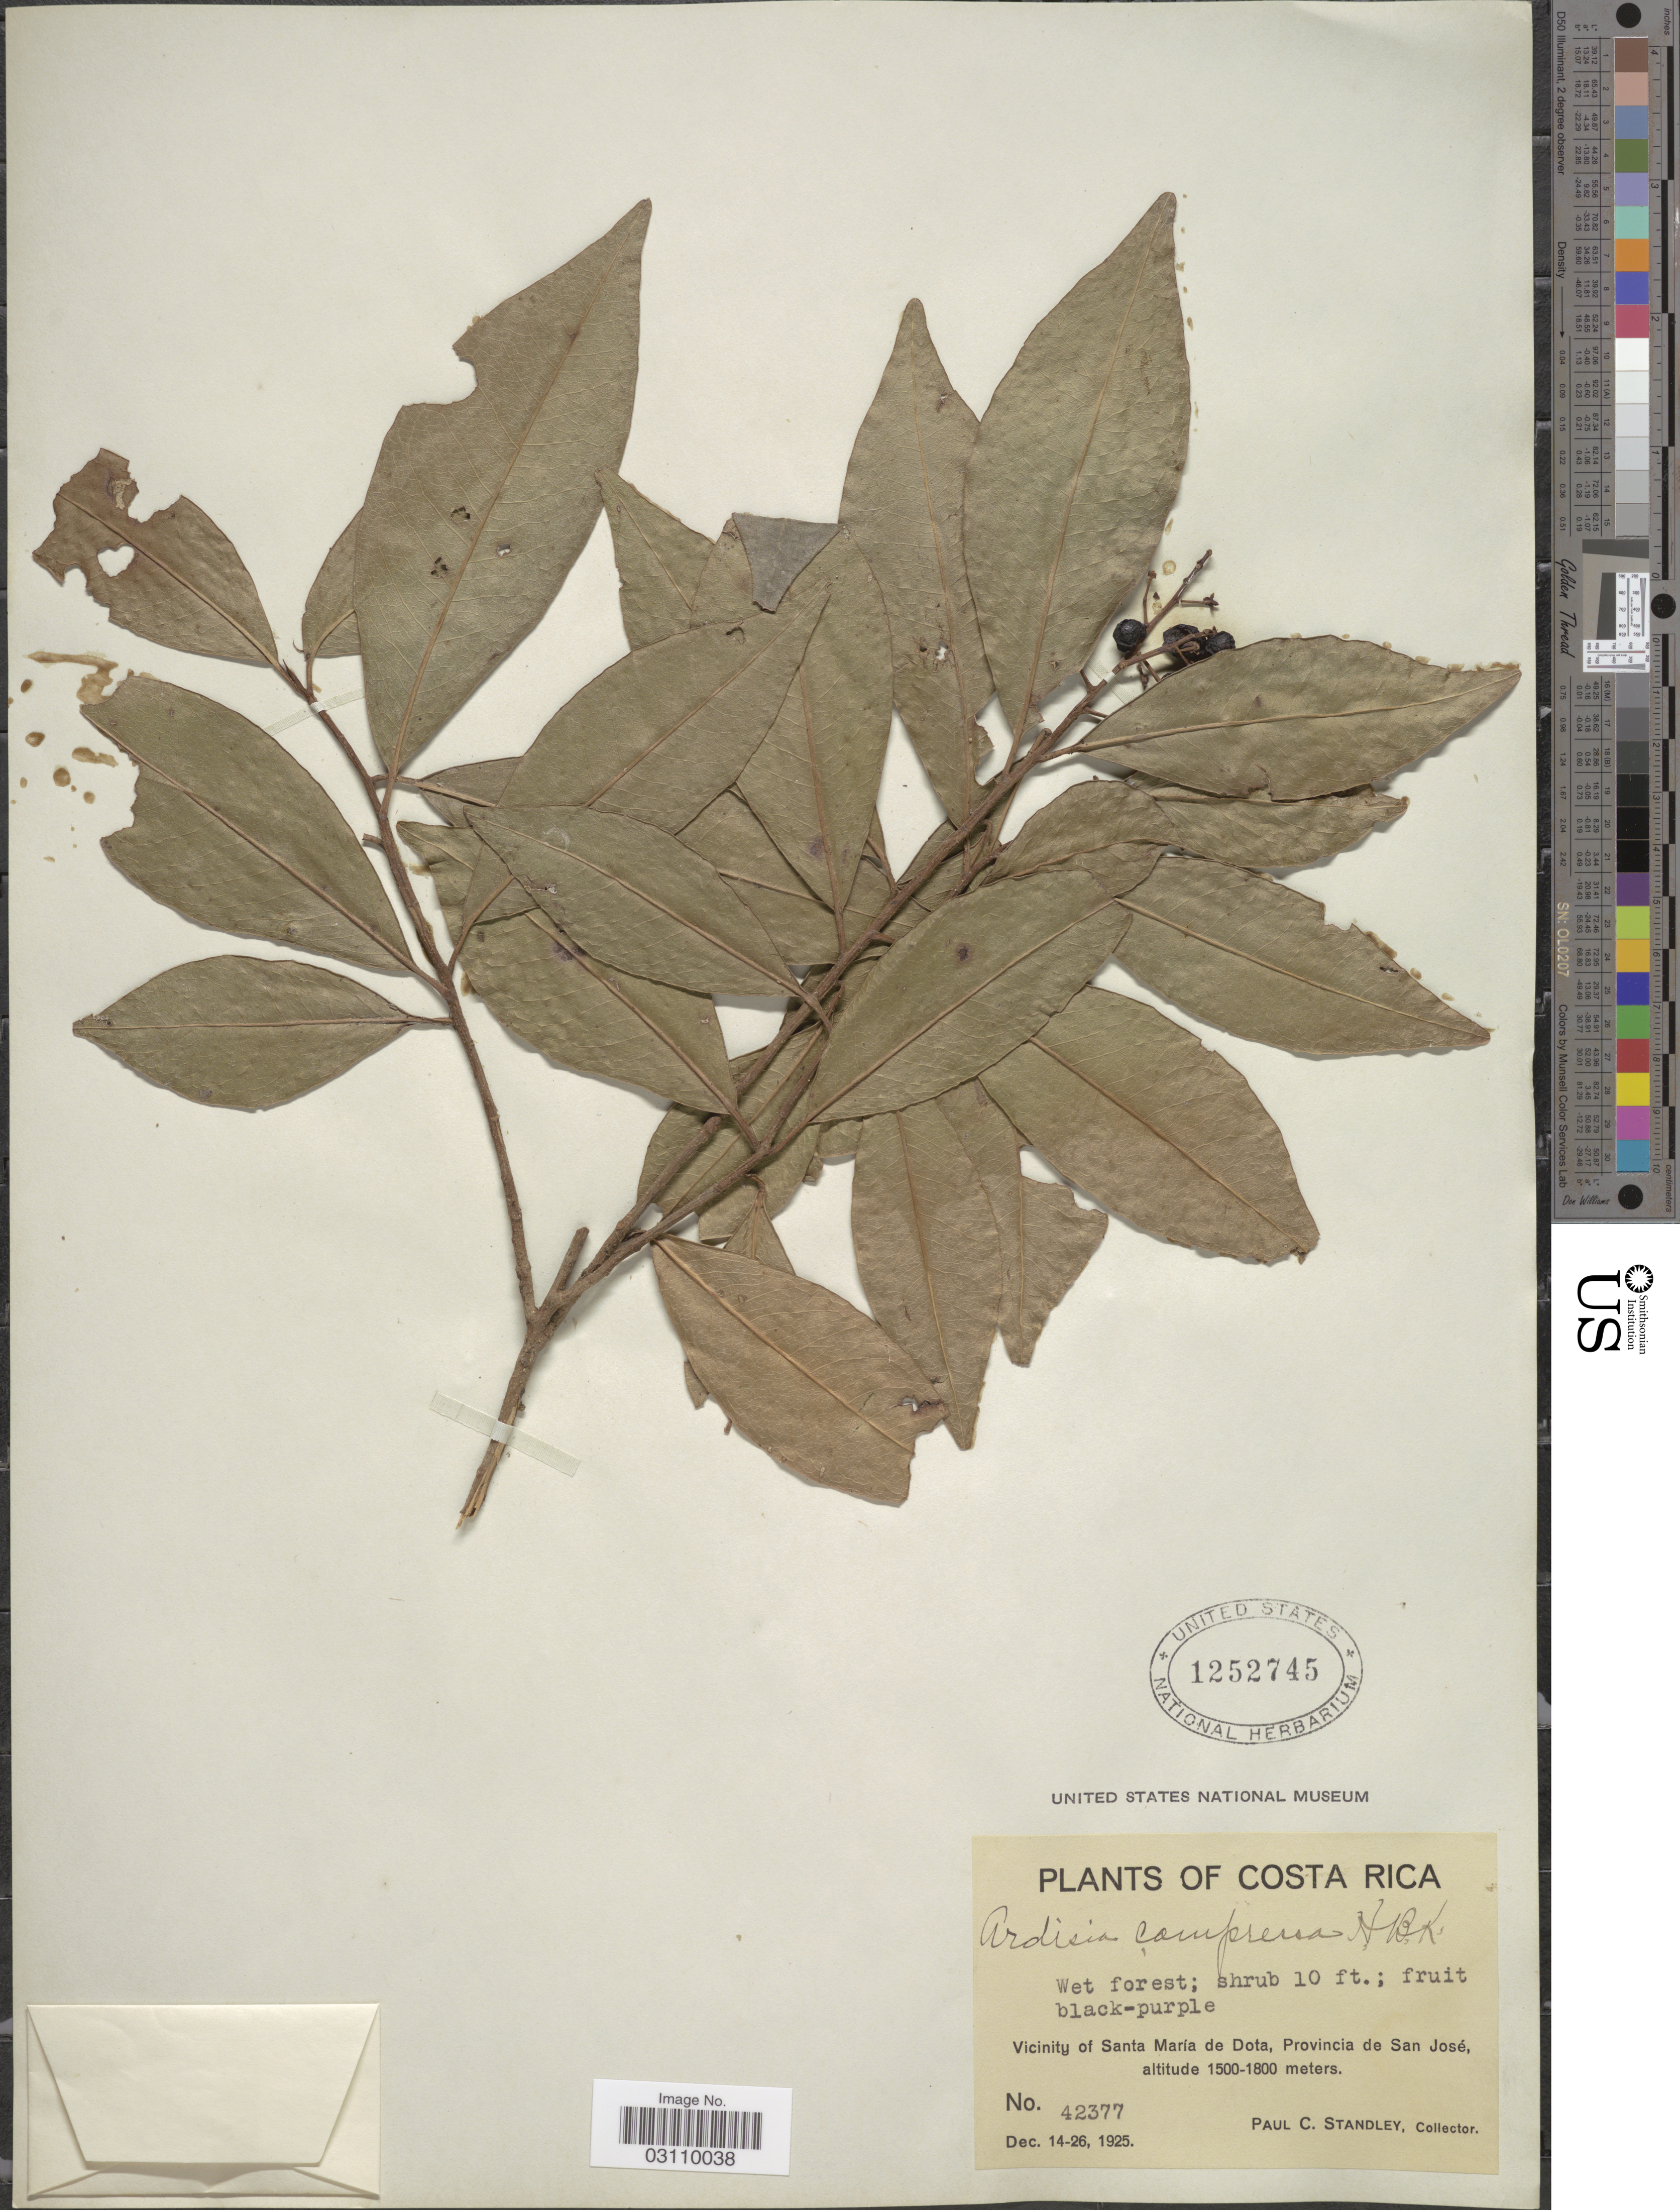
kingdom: Plantae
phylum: Tracheophyta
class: Magnoliopsida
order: Ericales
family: Primulaceae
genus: Ardisia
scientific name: Ardisia compressa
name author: Kunth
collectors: P. C. Standley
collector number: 42377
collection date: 1925-12-14/1925-12-26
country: Costa Rica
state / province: San José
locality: Vicinity of Santa María de Dota.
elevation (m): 1500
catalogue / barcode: US 1252745